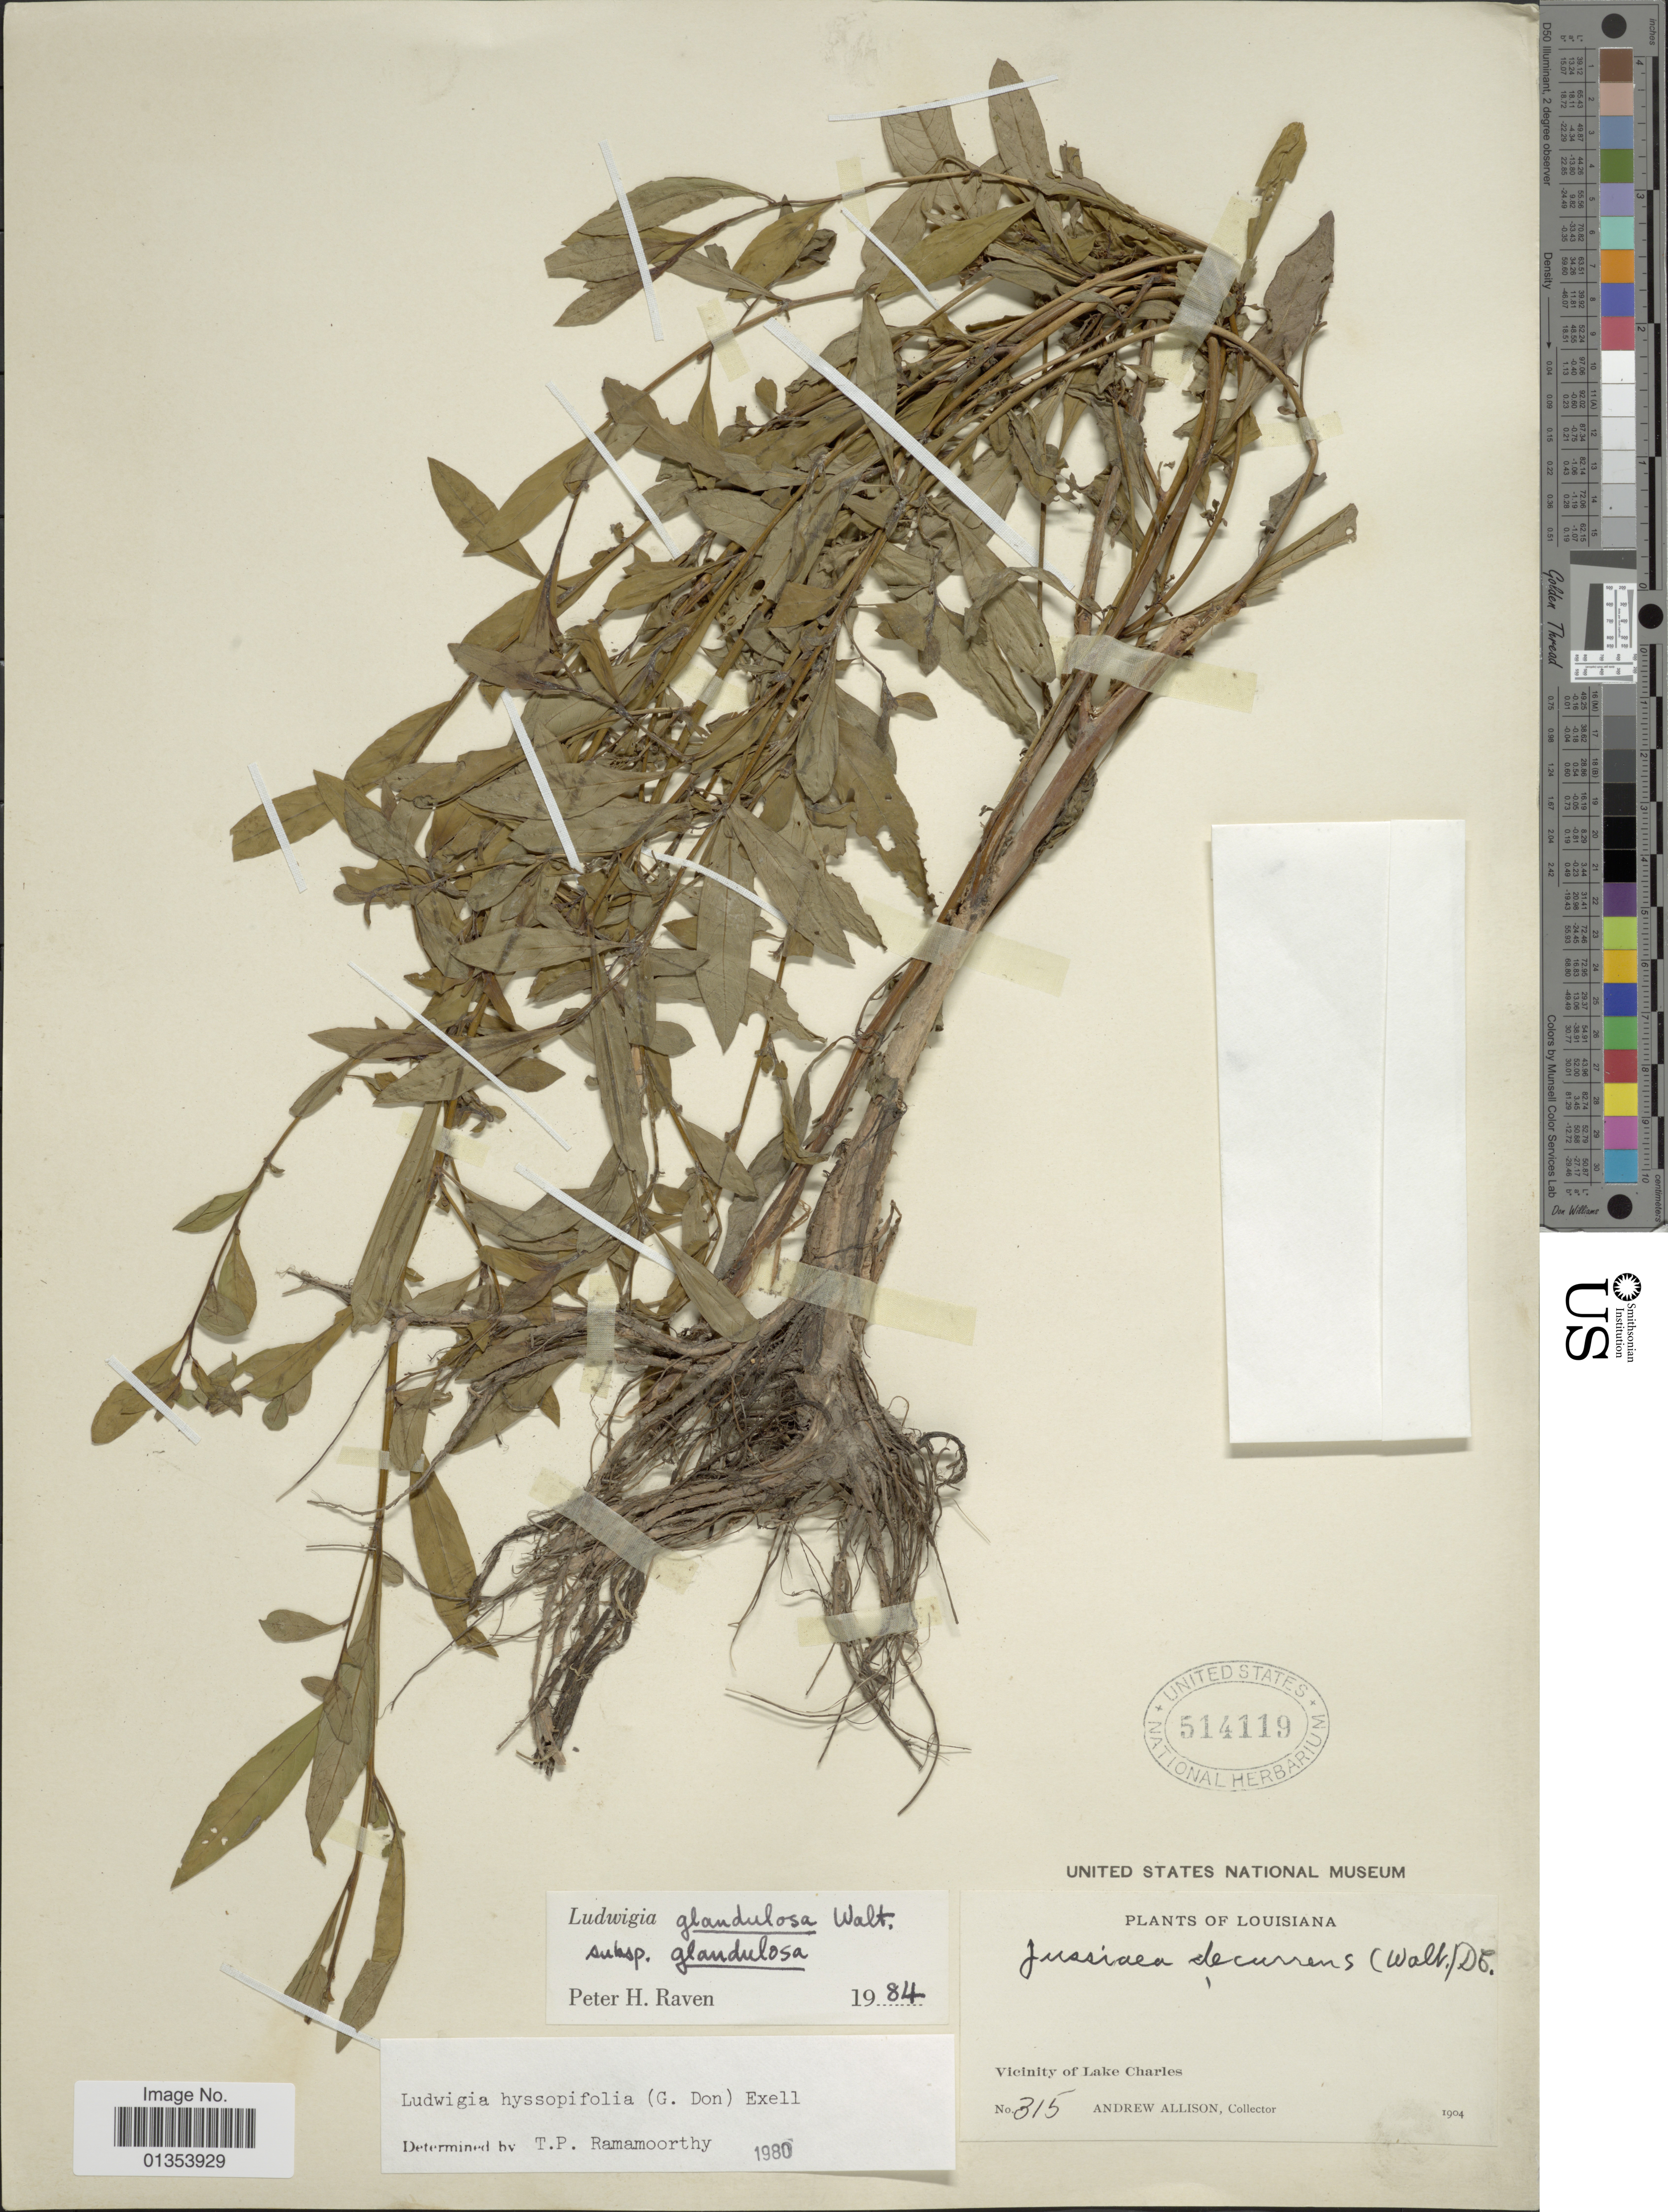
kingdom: Plantae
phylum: Tracheophyta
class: Magnoliopsida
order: Myrtales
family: Onagraceae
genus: Ludwigia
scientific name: Ludwigia glandulosa subsp. glandulosa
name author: Walter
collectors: A. Allison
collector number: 315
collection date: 1904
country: United States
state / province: Louisiana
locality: Vicinity of Lake Charles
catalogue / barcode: US 514119